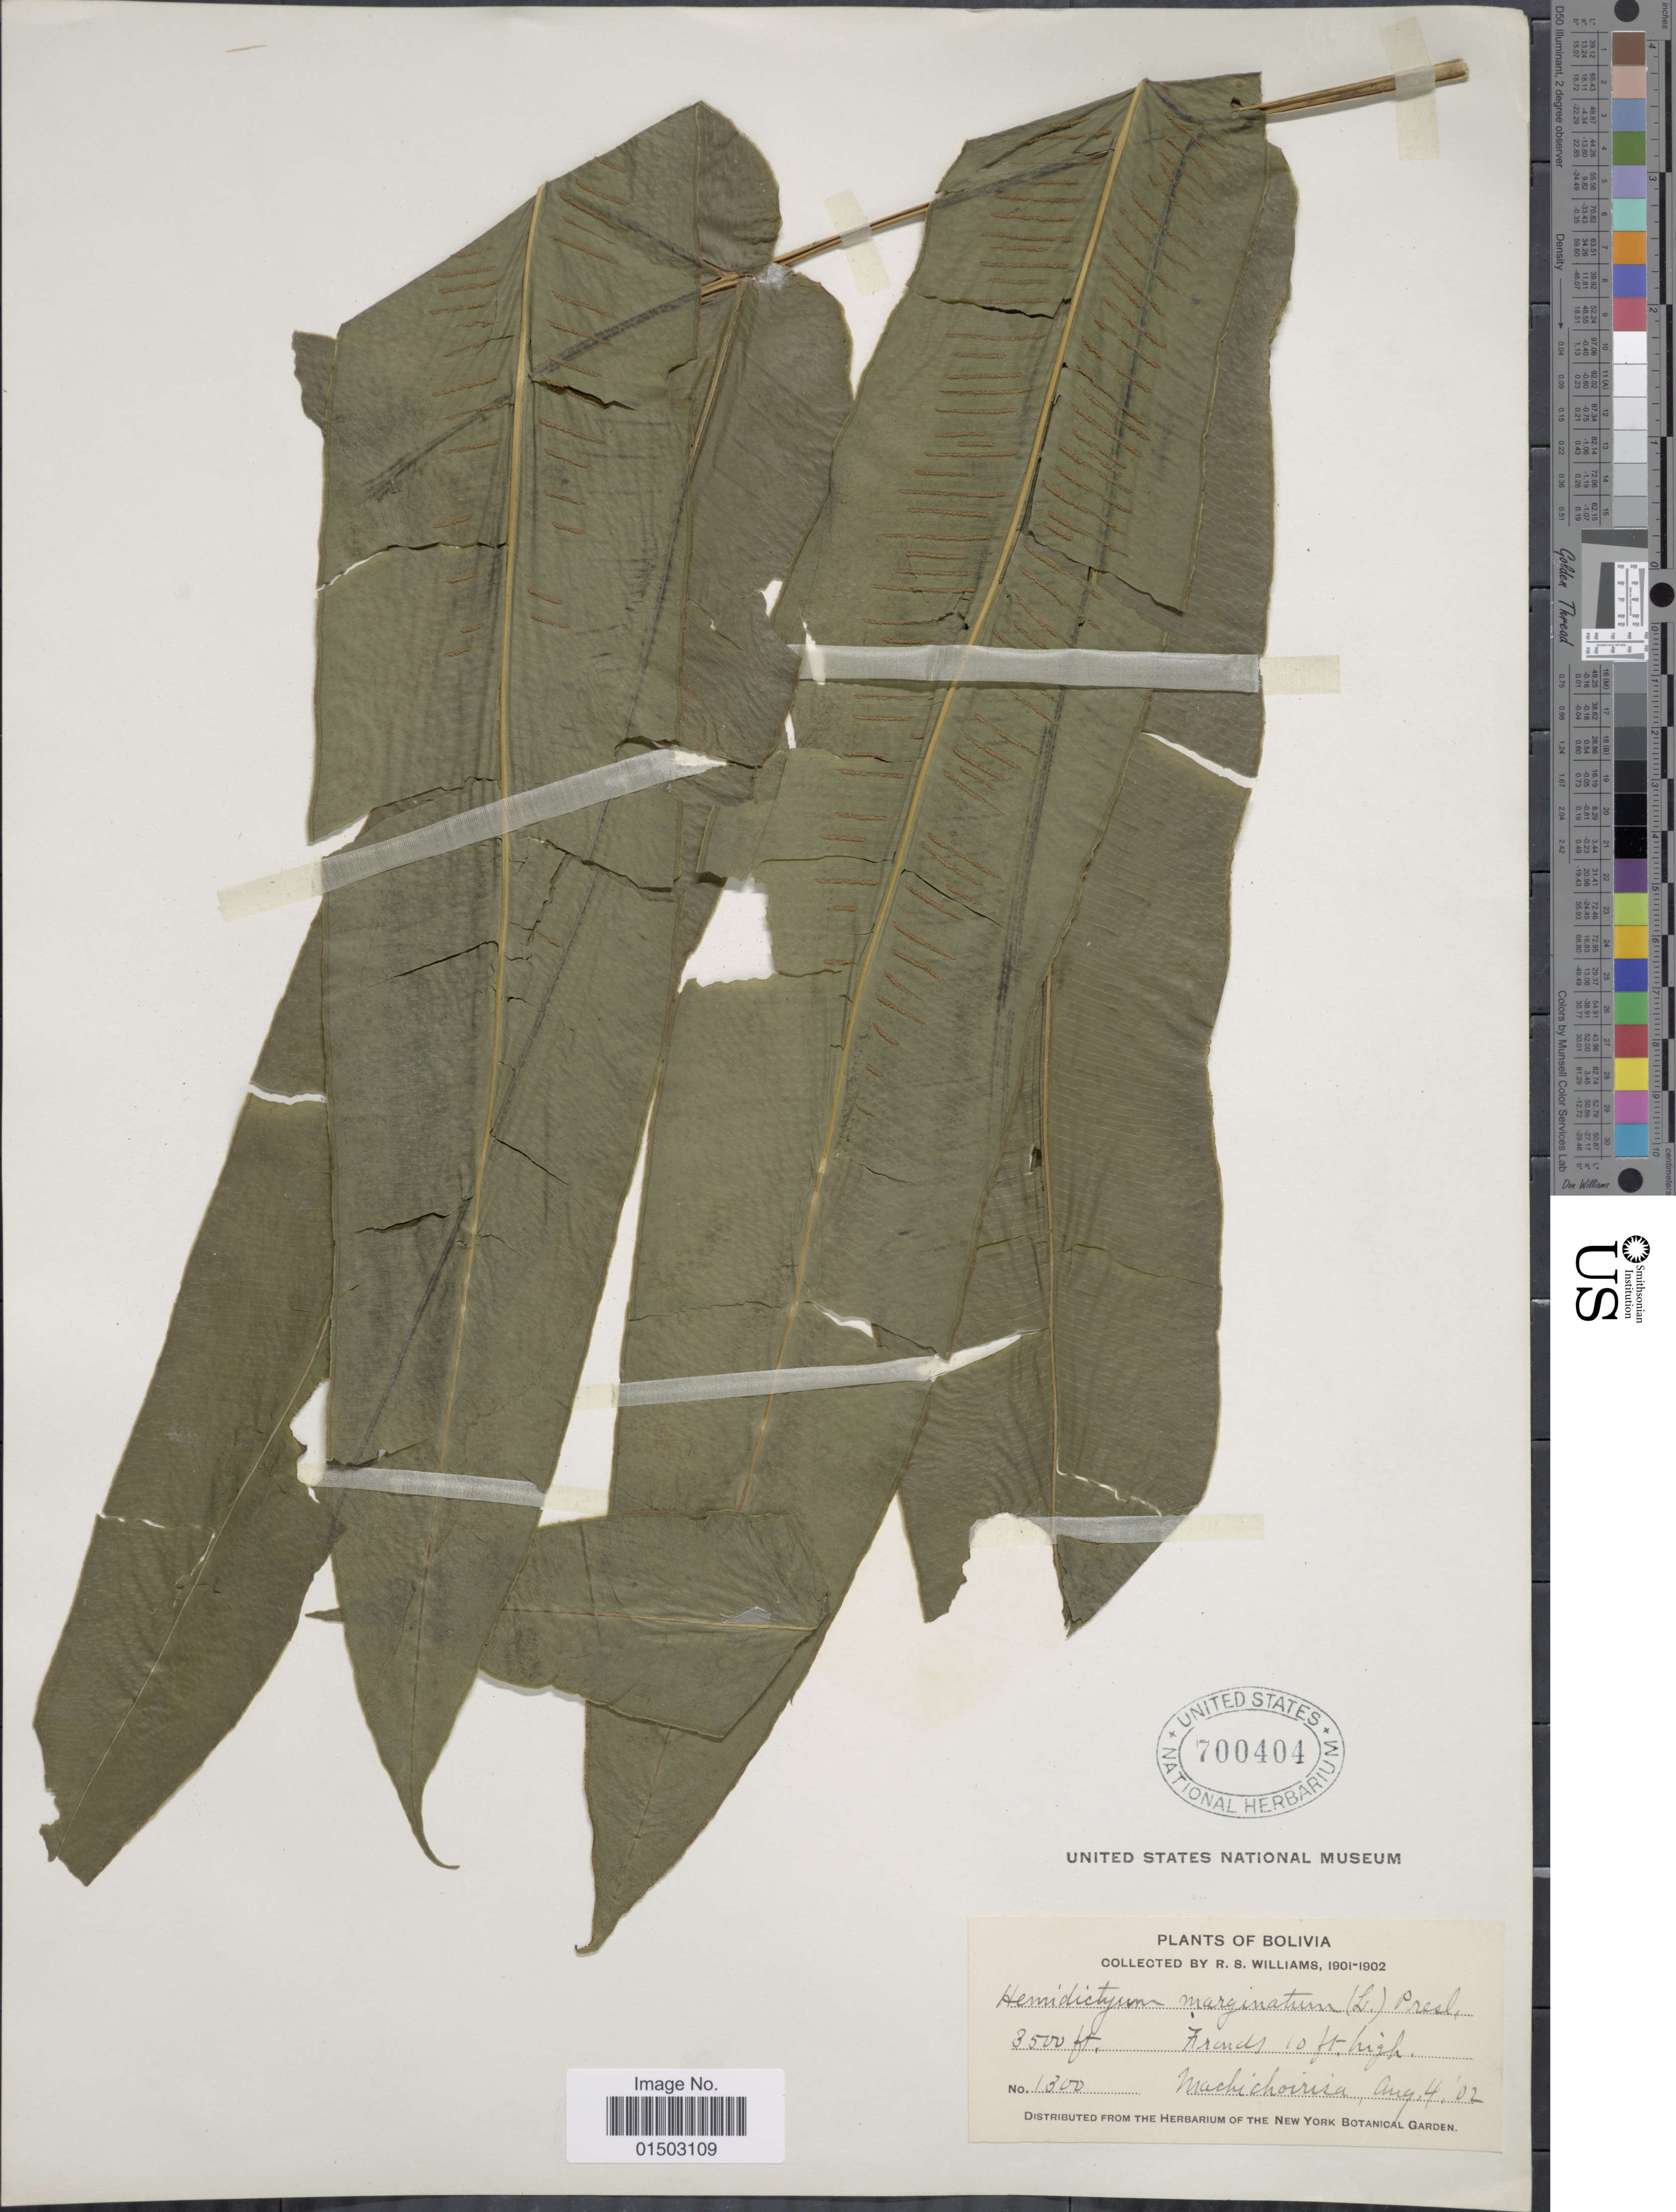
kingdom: Plantae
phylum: Tracheophyta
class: Polypodiopsida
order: Polypodiales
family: Hemidictyaceae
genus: Hemidictyum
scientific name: Hemidictyum marginatum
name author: (L.) C. Presl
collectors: R. S. Williams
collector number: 1300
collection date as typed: Aug. 4, '02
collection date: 1902-08-04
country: Bolivia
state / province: La Paz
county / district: Franz Tamayo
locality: Machichorisa (near Aten)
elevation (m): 1067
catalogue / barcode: US 700404